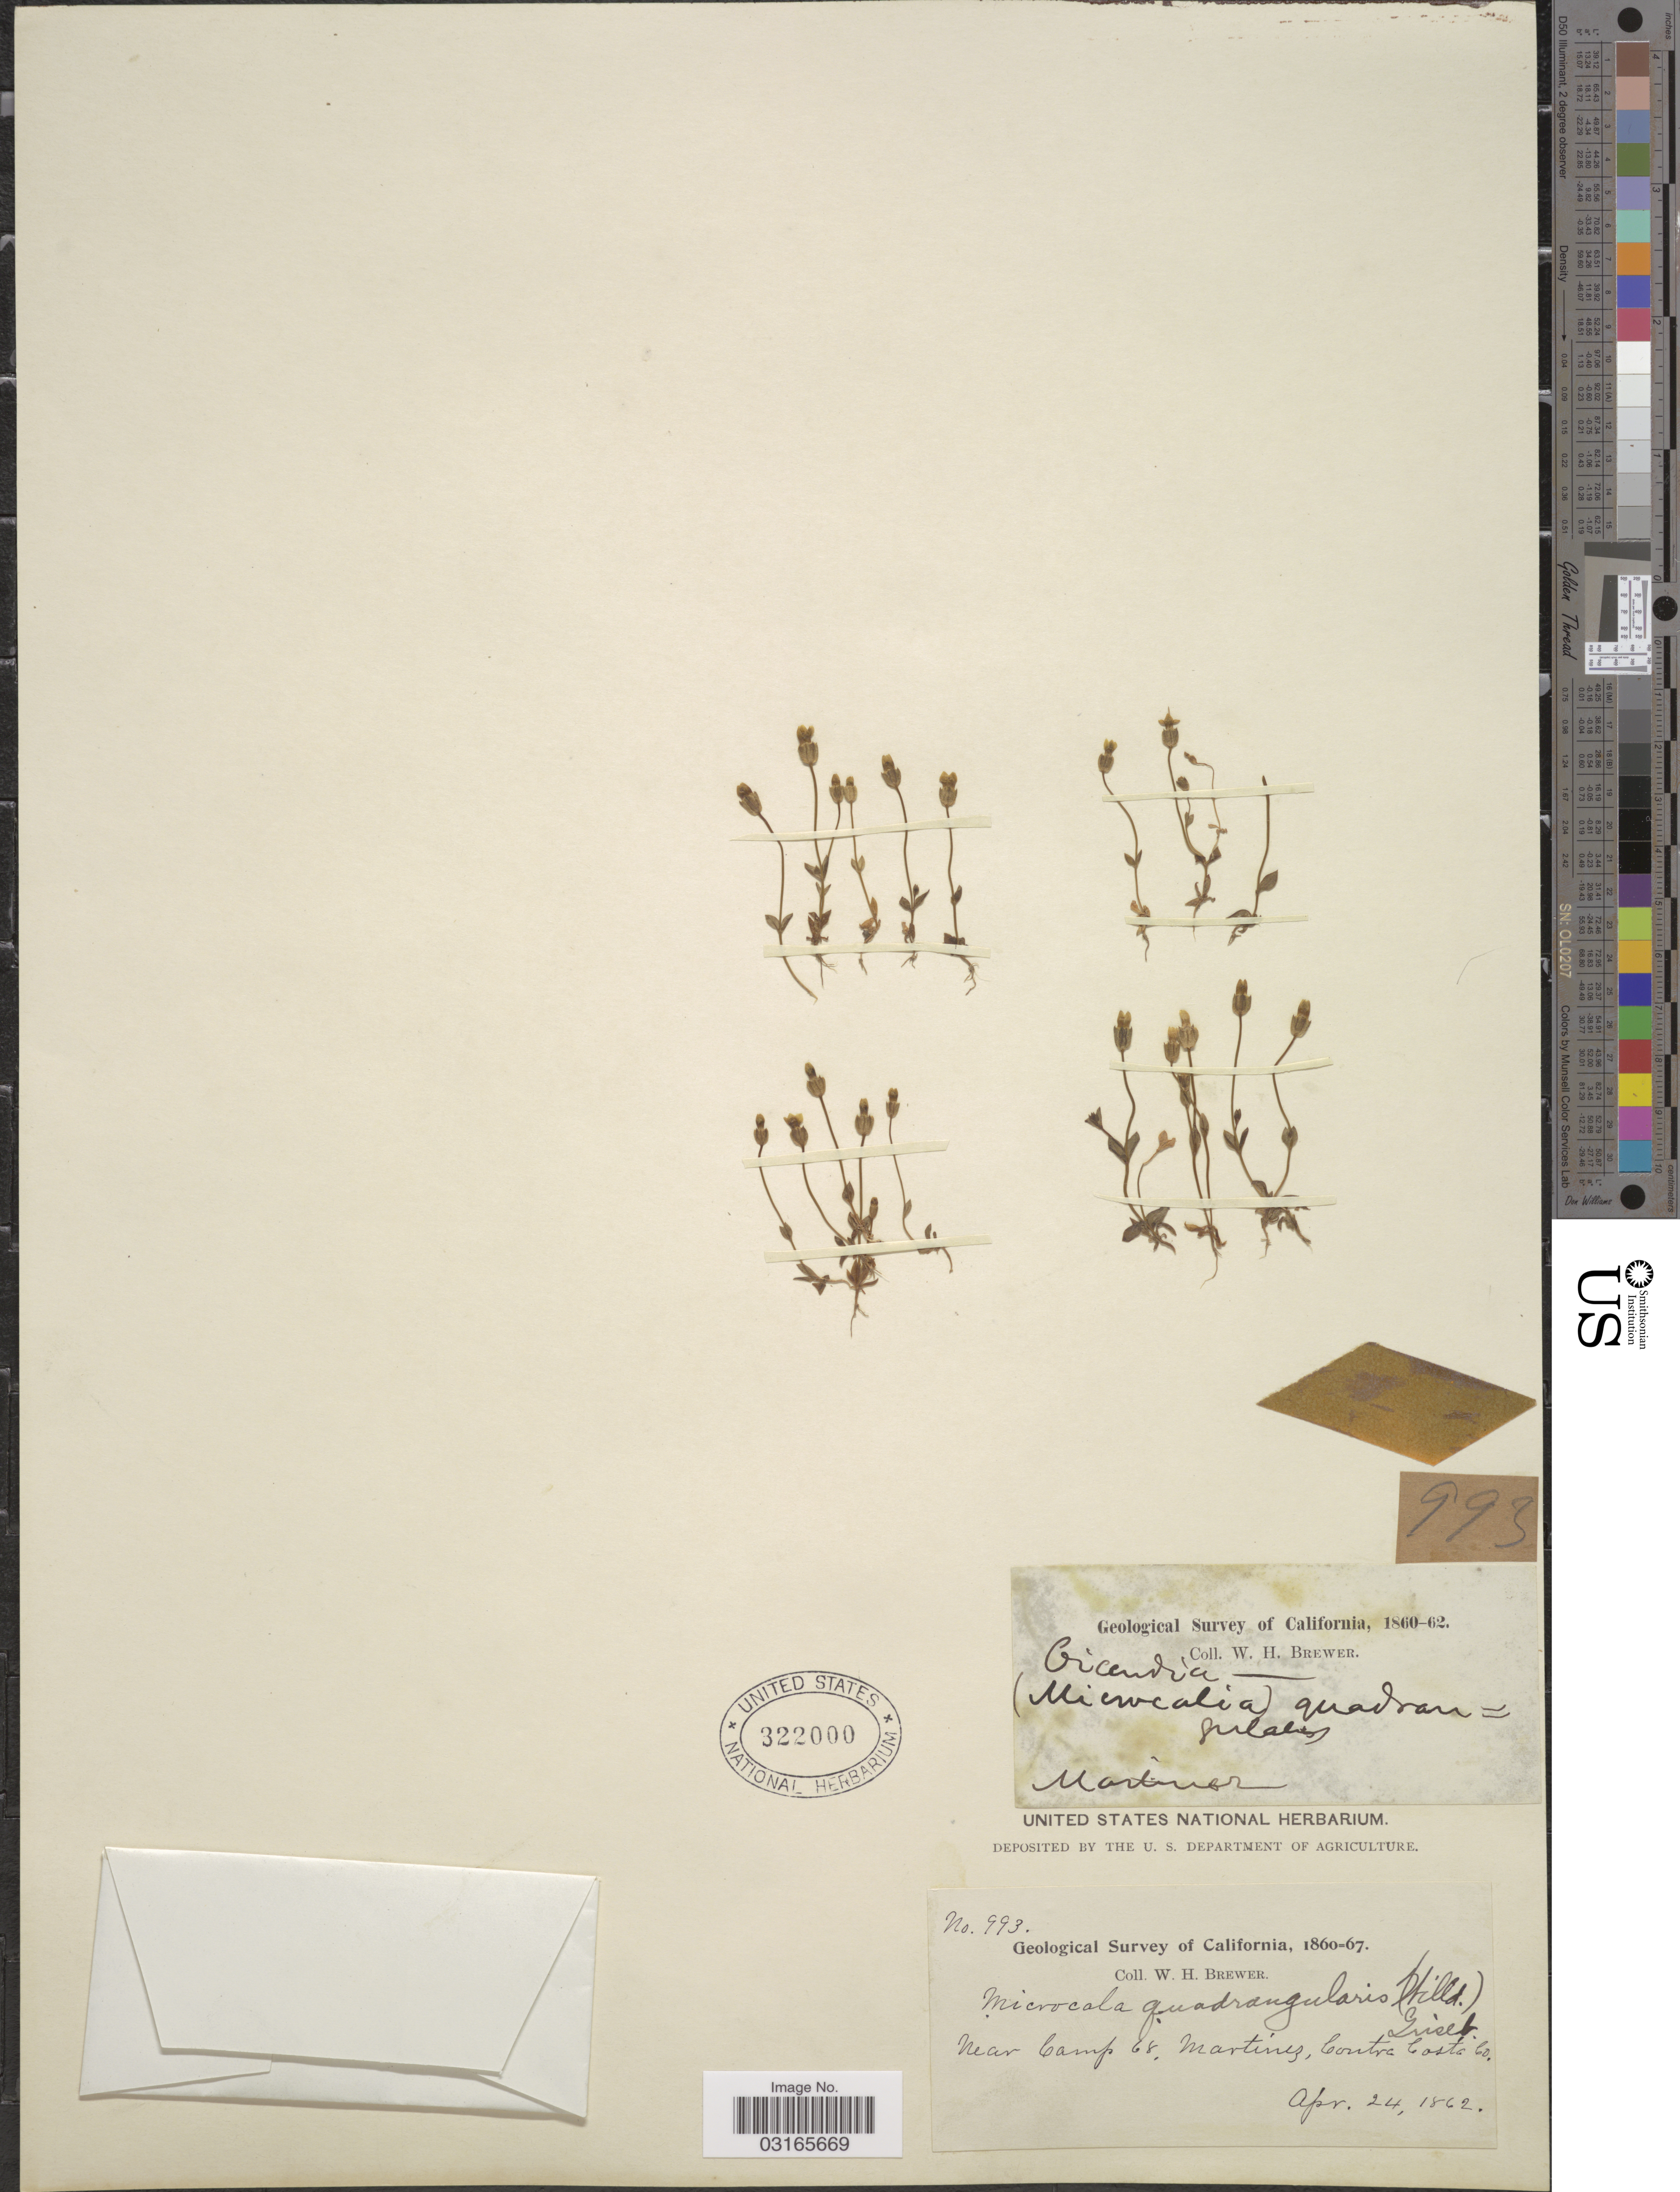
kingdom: Plantae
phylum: Tracheophyta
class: Magnoliopsida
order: Gentianales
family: Gentianaceae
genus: Microcala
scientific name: Microcala quadrangularis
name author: (Dombey ex Lam.) Griseb.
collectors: W. H. Brewer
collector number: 993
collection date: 1862-04-24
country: United States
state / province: California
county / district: Contra Costa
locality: Near Camp 68. Martinez, Contra Costa Co.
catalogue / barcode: US 322000